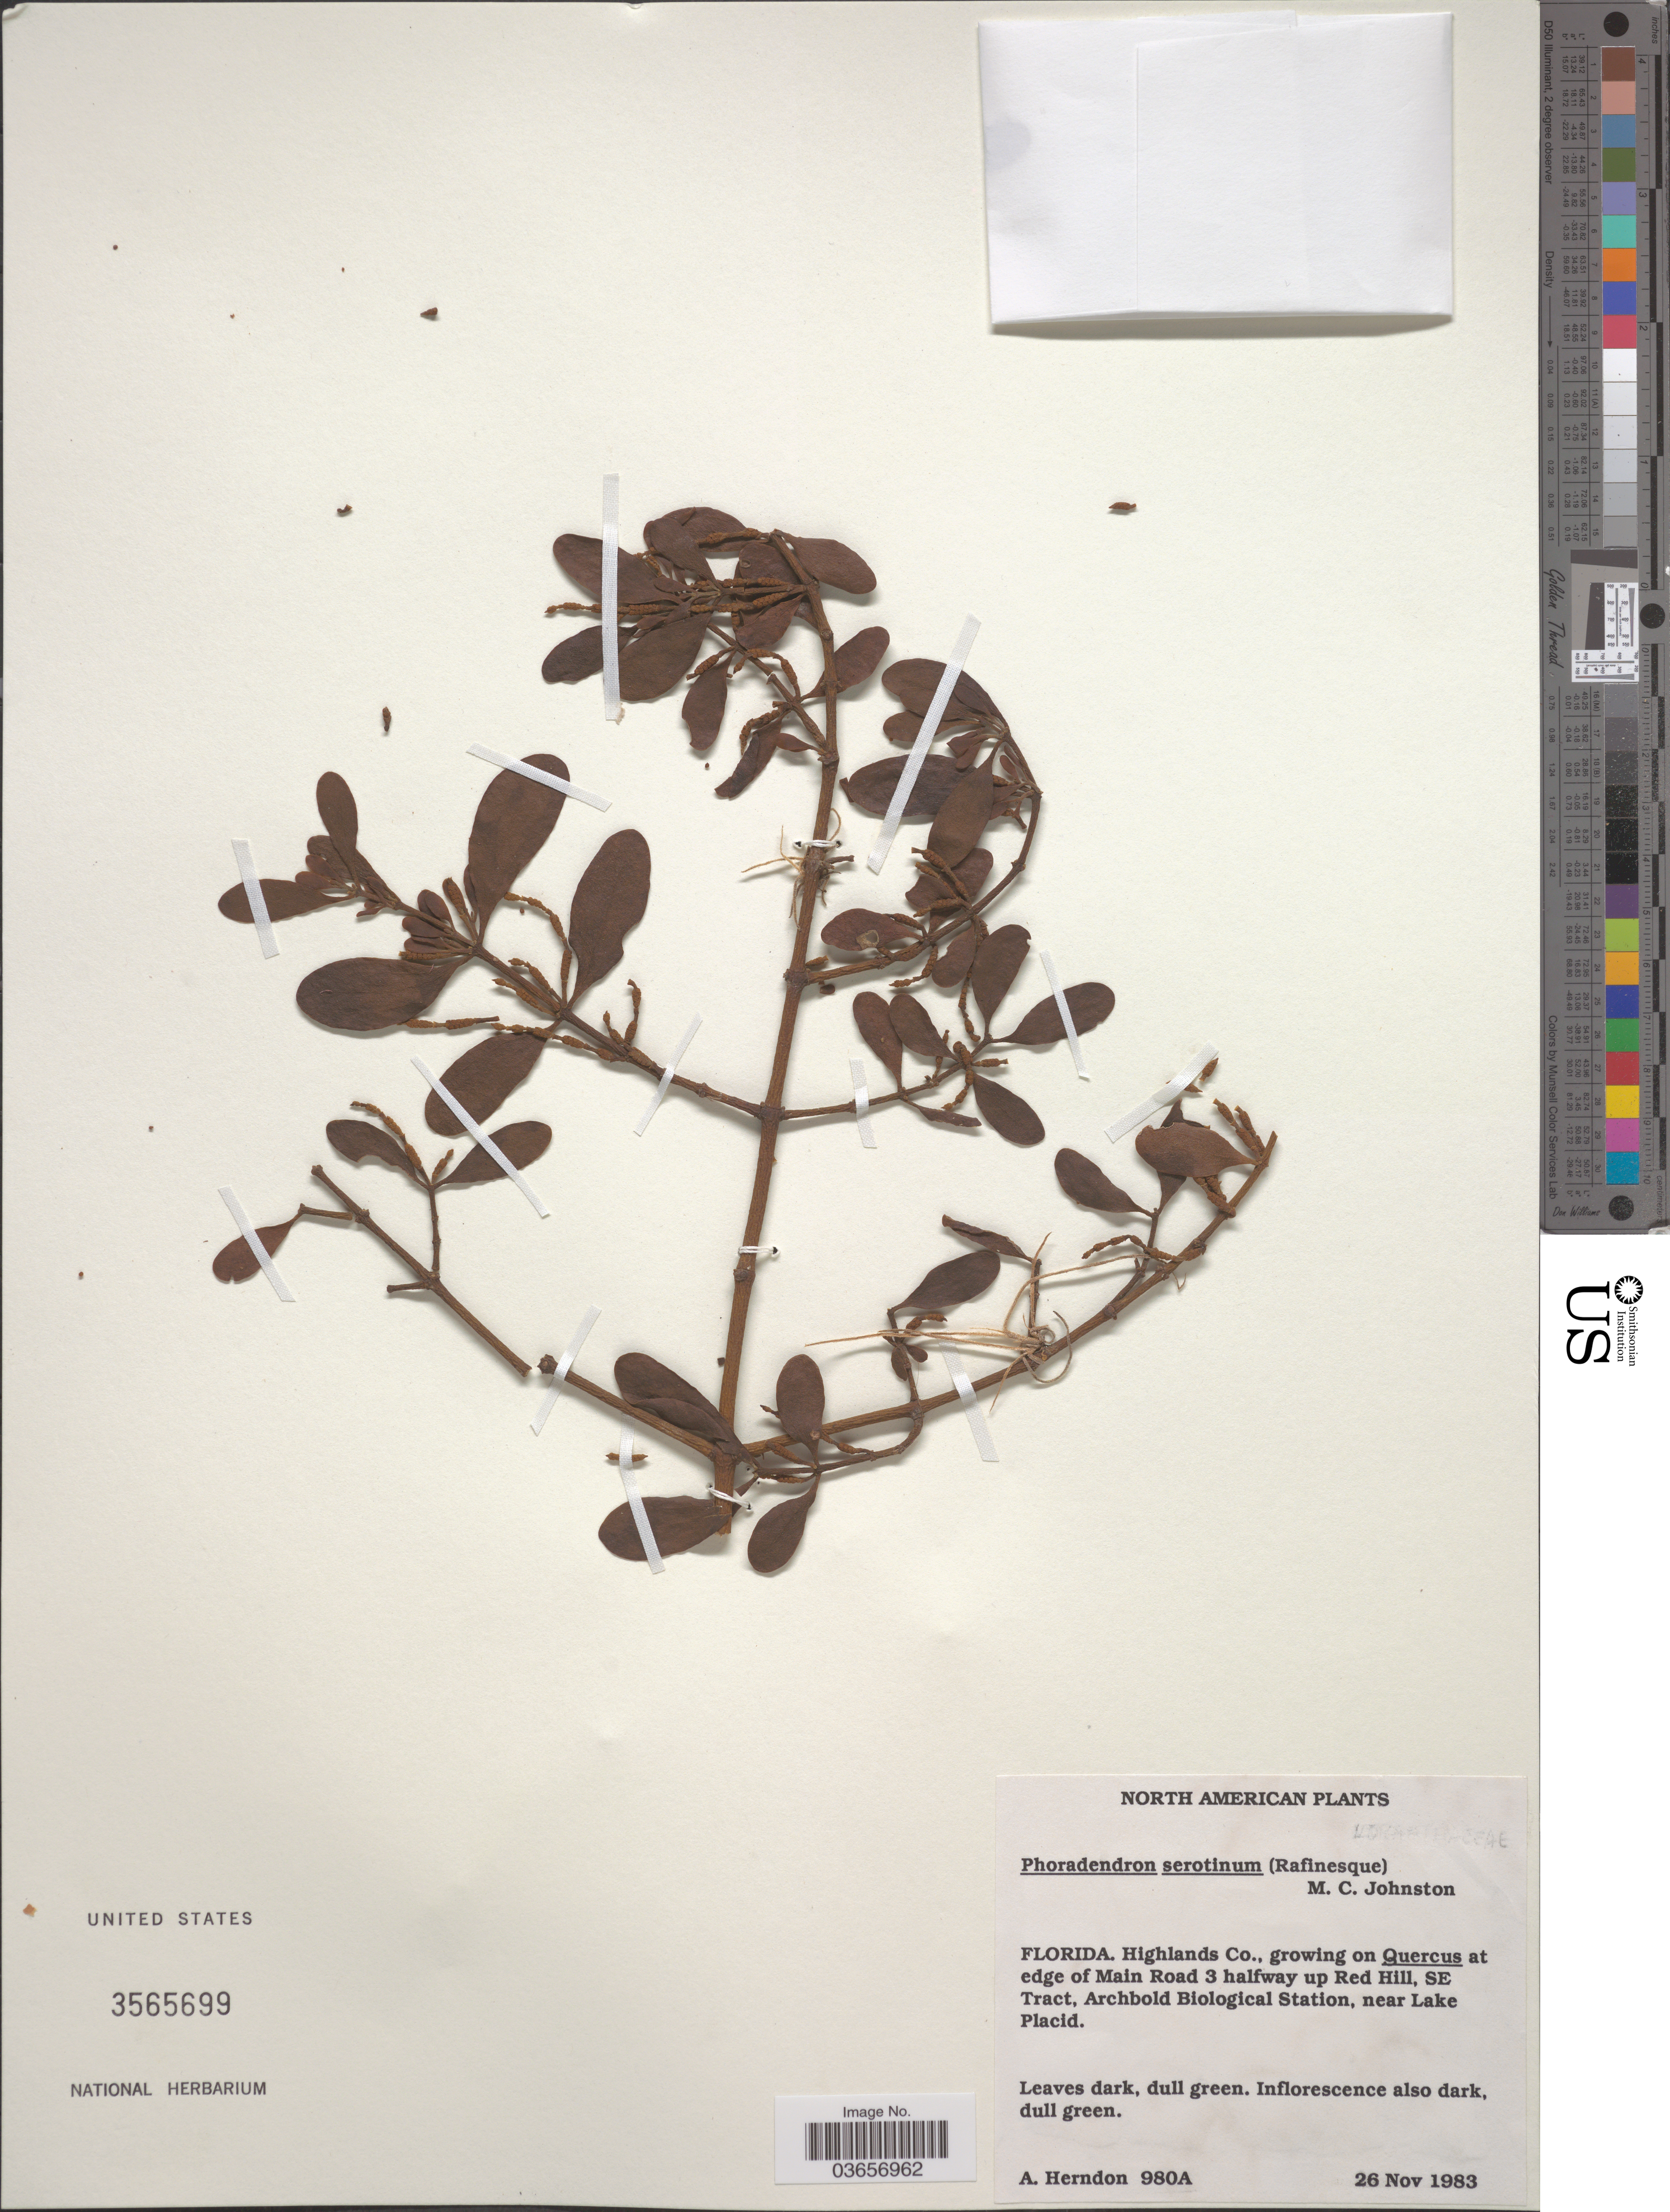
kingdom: Plantae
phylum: Tracheophyta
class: Magnoliopsida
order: Santalales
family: Viscaceae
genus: Phoradendron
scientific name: Phoradendron serotinum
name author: (Raf.) M.C. Johnst.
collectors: A. Herndon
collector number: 980A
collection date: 1983-11-26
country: United States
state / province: Florida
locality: Highlands Co. Edge of Main Road 3 halfway up Red Hill, SE Tract, Archbold Biological Station, near Lake Placid.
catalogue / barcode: US 3565699